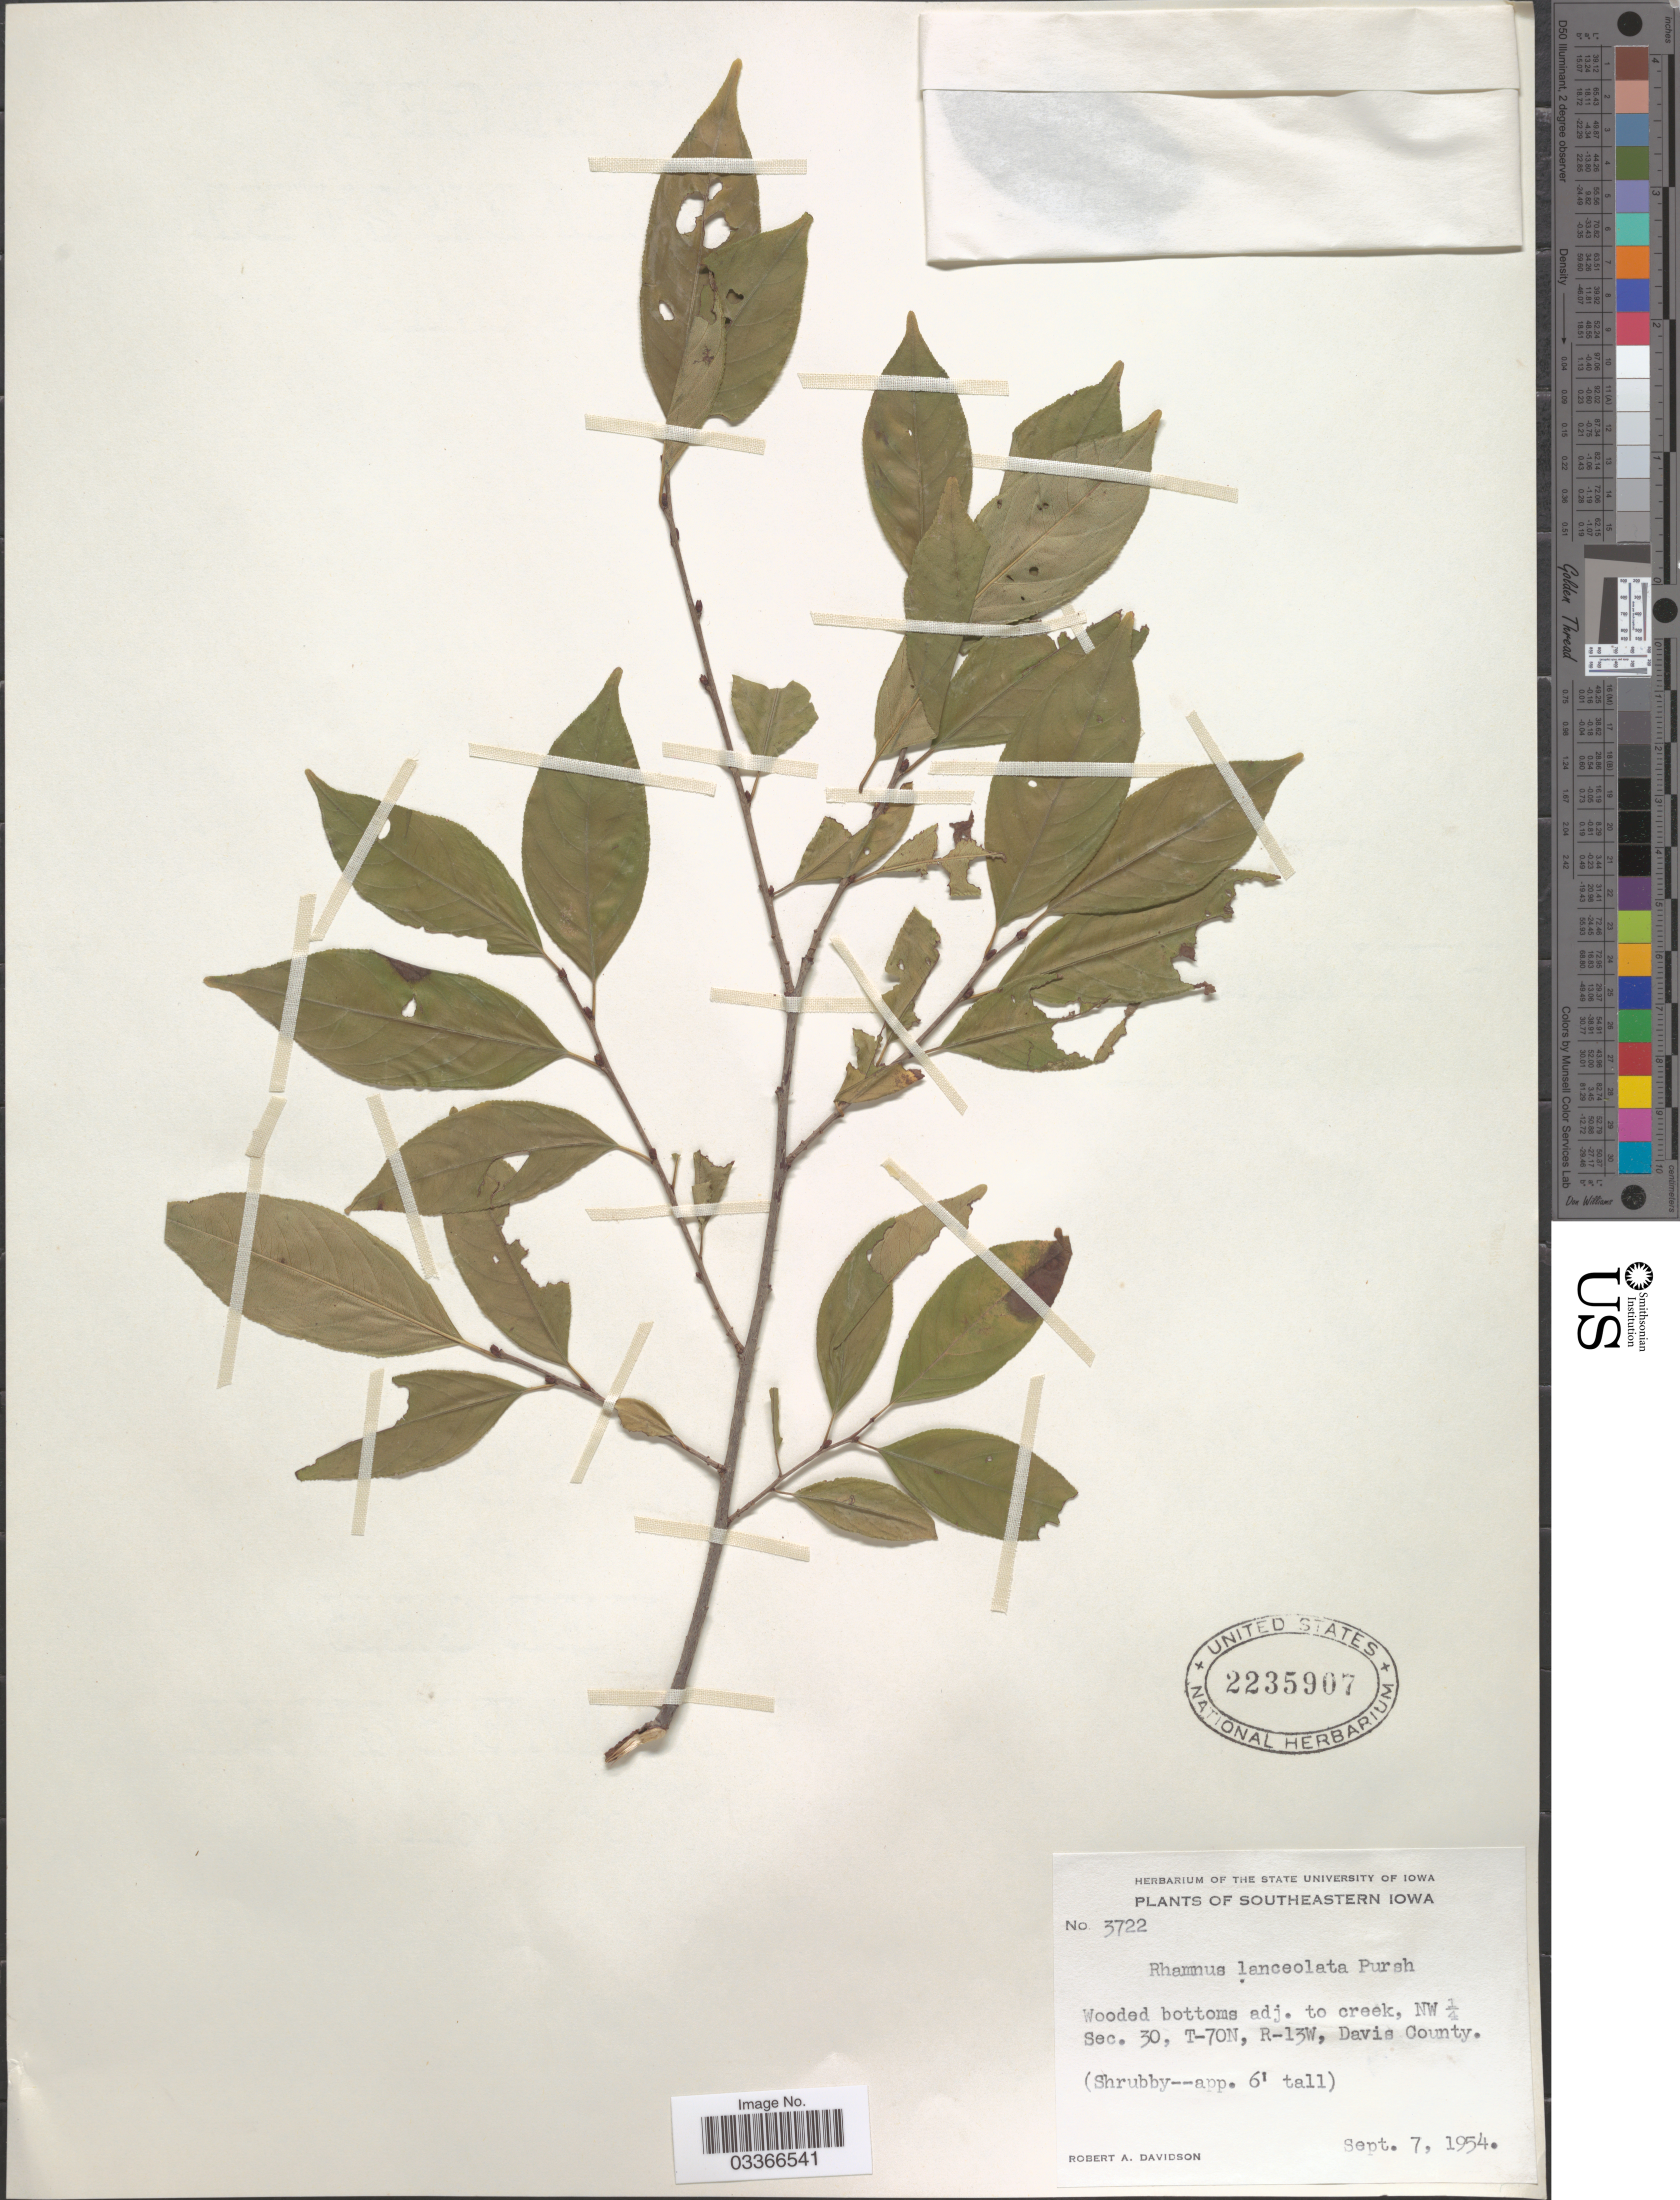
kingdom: Plantae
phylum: Tracheophyta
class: Magnoliopsida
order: Rosales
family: Rhamnaceae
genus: Rhamnus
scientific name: Rhamnus lanceolata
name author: Pursh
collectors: R. A. Davidson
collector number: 3722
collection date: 1954-09-07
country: United States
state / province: Iowa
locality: Southeastern Iowa. Adj. to creek, NW ¼ Sec. 30, T-70N, R-13W, Davis County.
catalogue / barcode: US 2235907